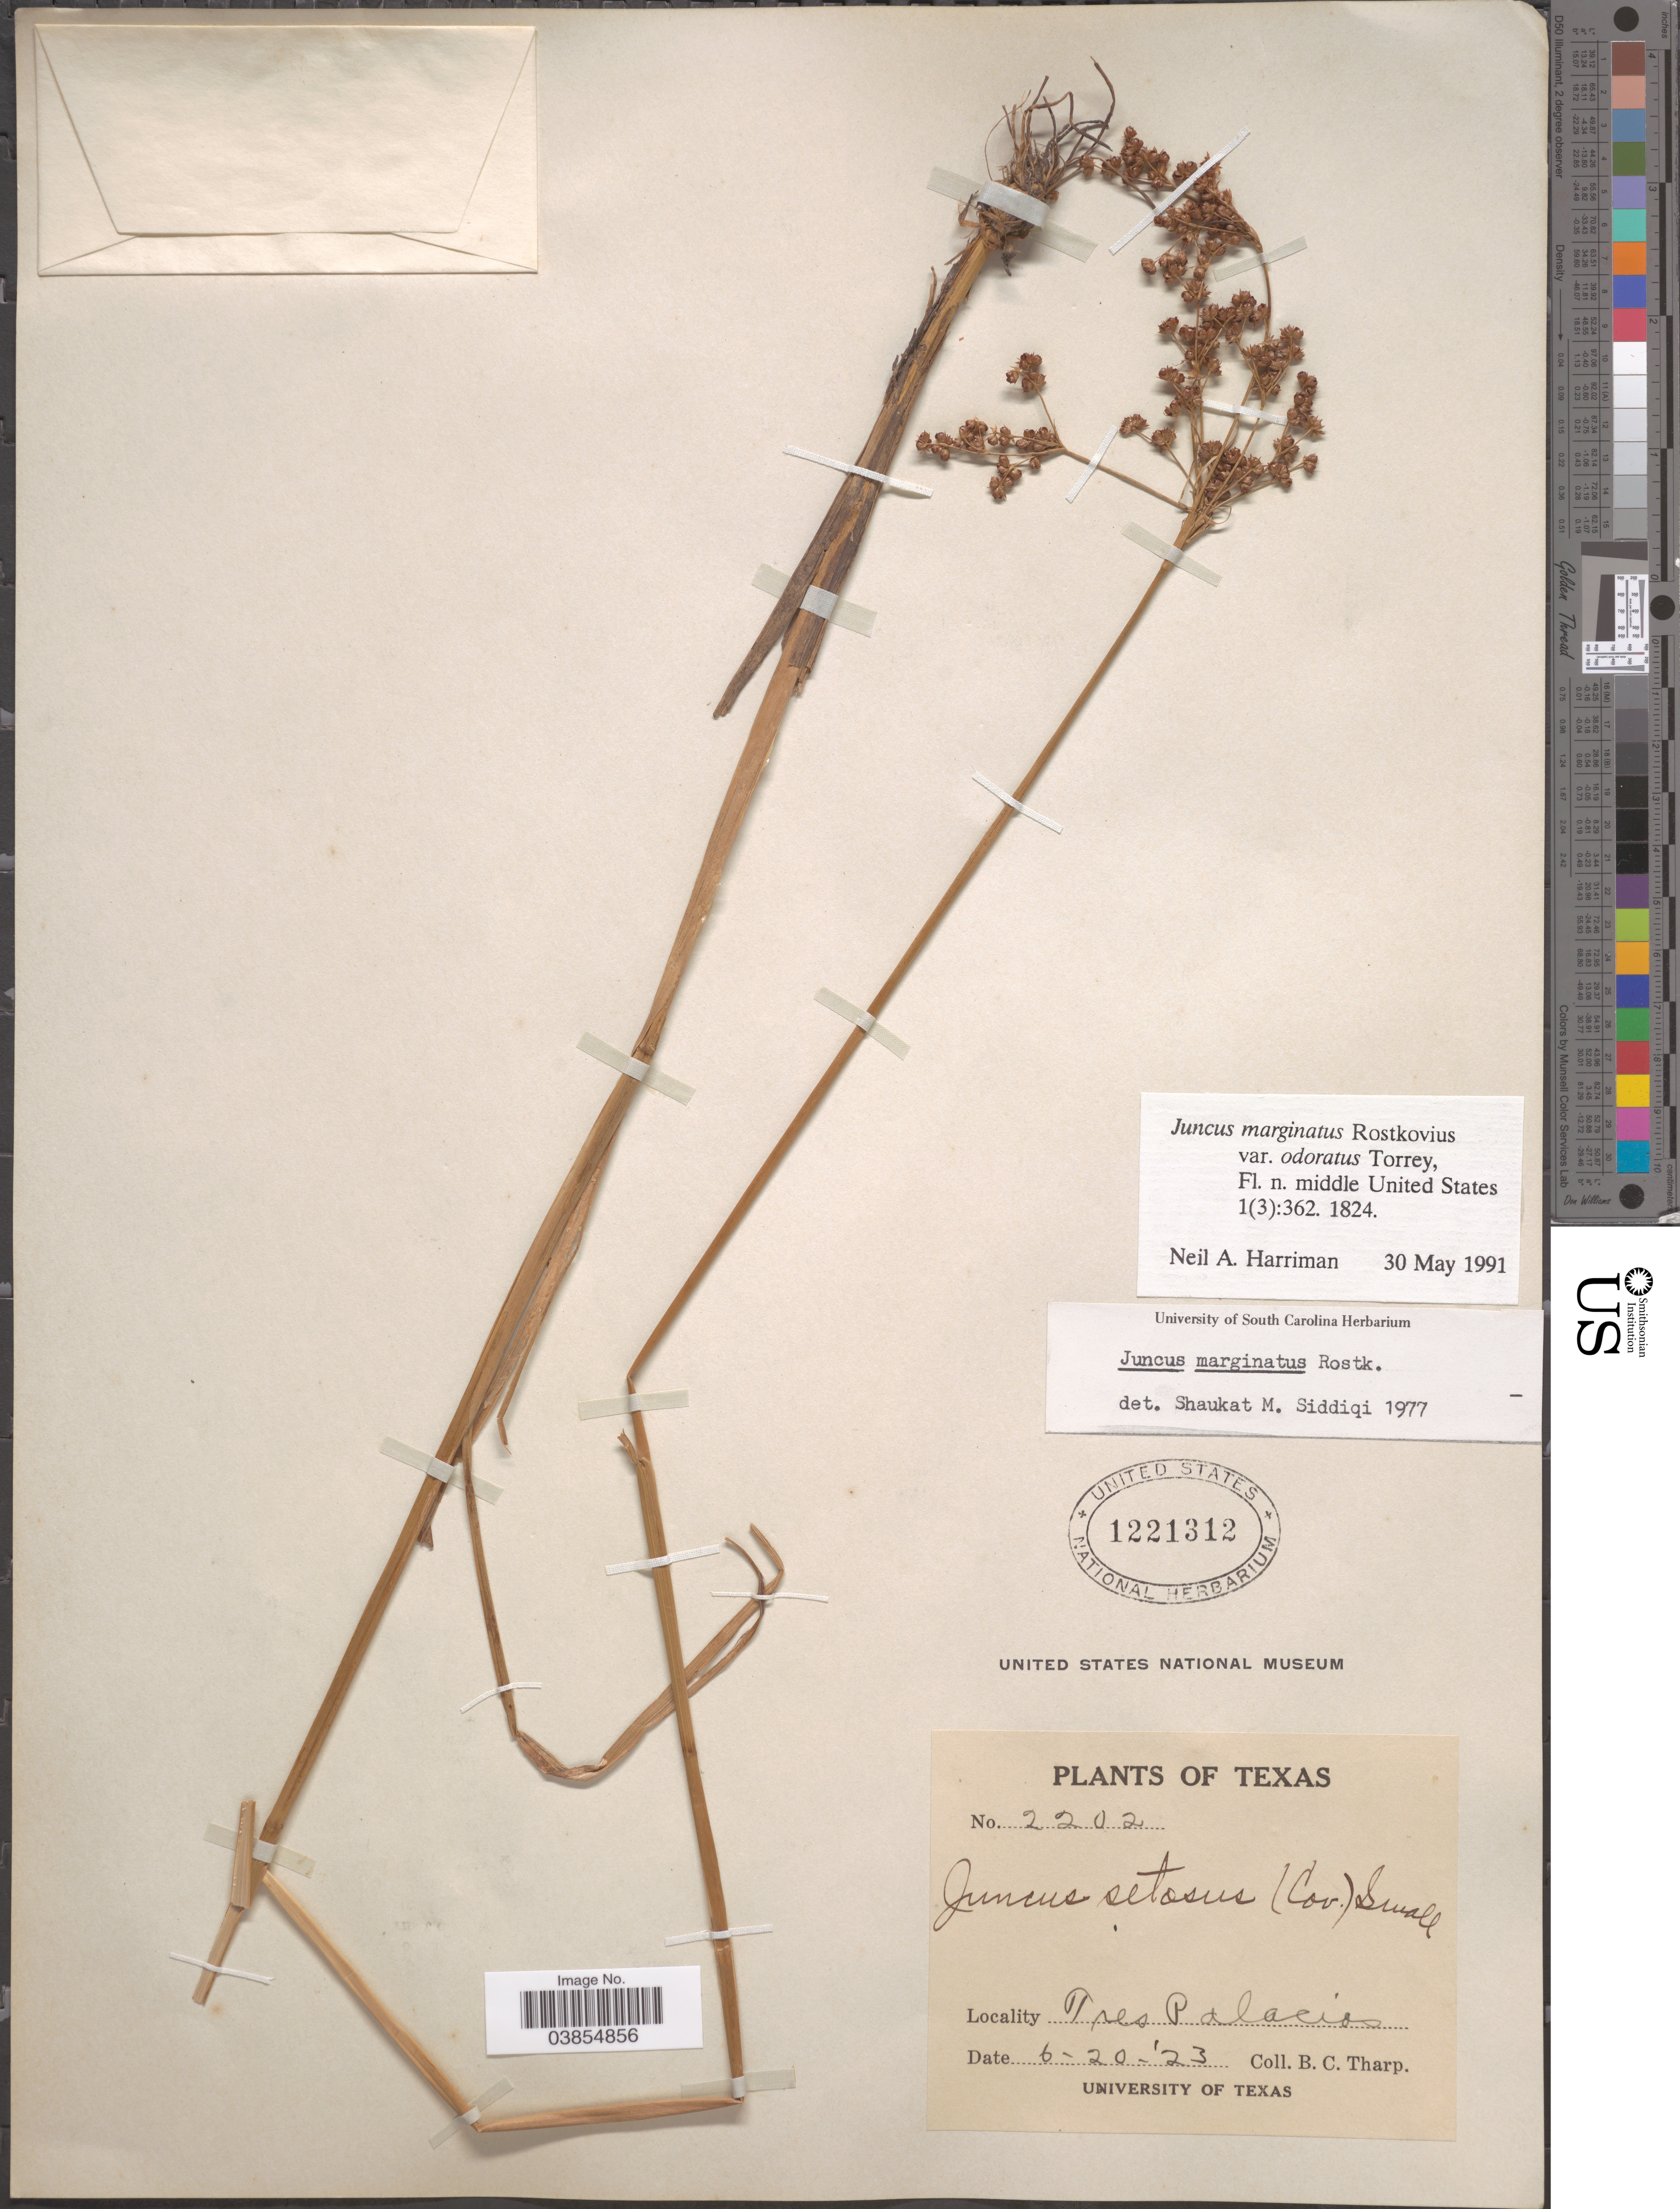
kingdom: Plantae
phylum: Tracheophyta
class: Liliopsida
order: Poales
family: Juncaceae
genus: Juncus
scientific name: Juncus marginatus var. odoratus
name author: Torr.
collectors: B. C. Tharp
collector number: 2202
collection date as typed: Transcribed d/m/y: 20/6/23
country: United States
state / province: Texas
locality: Tres Palacios.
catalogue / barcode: US 1221312